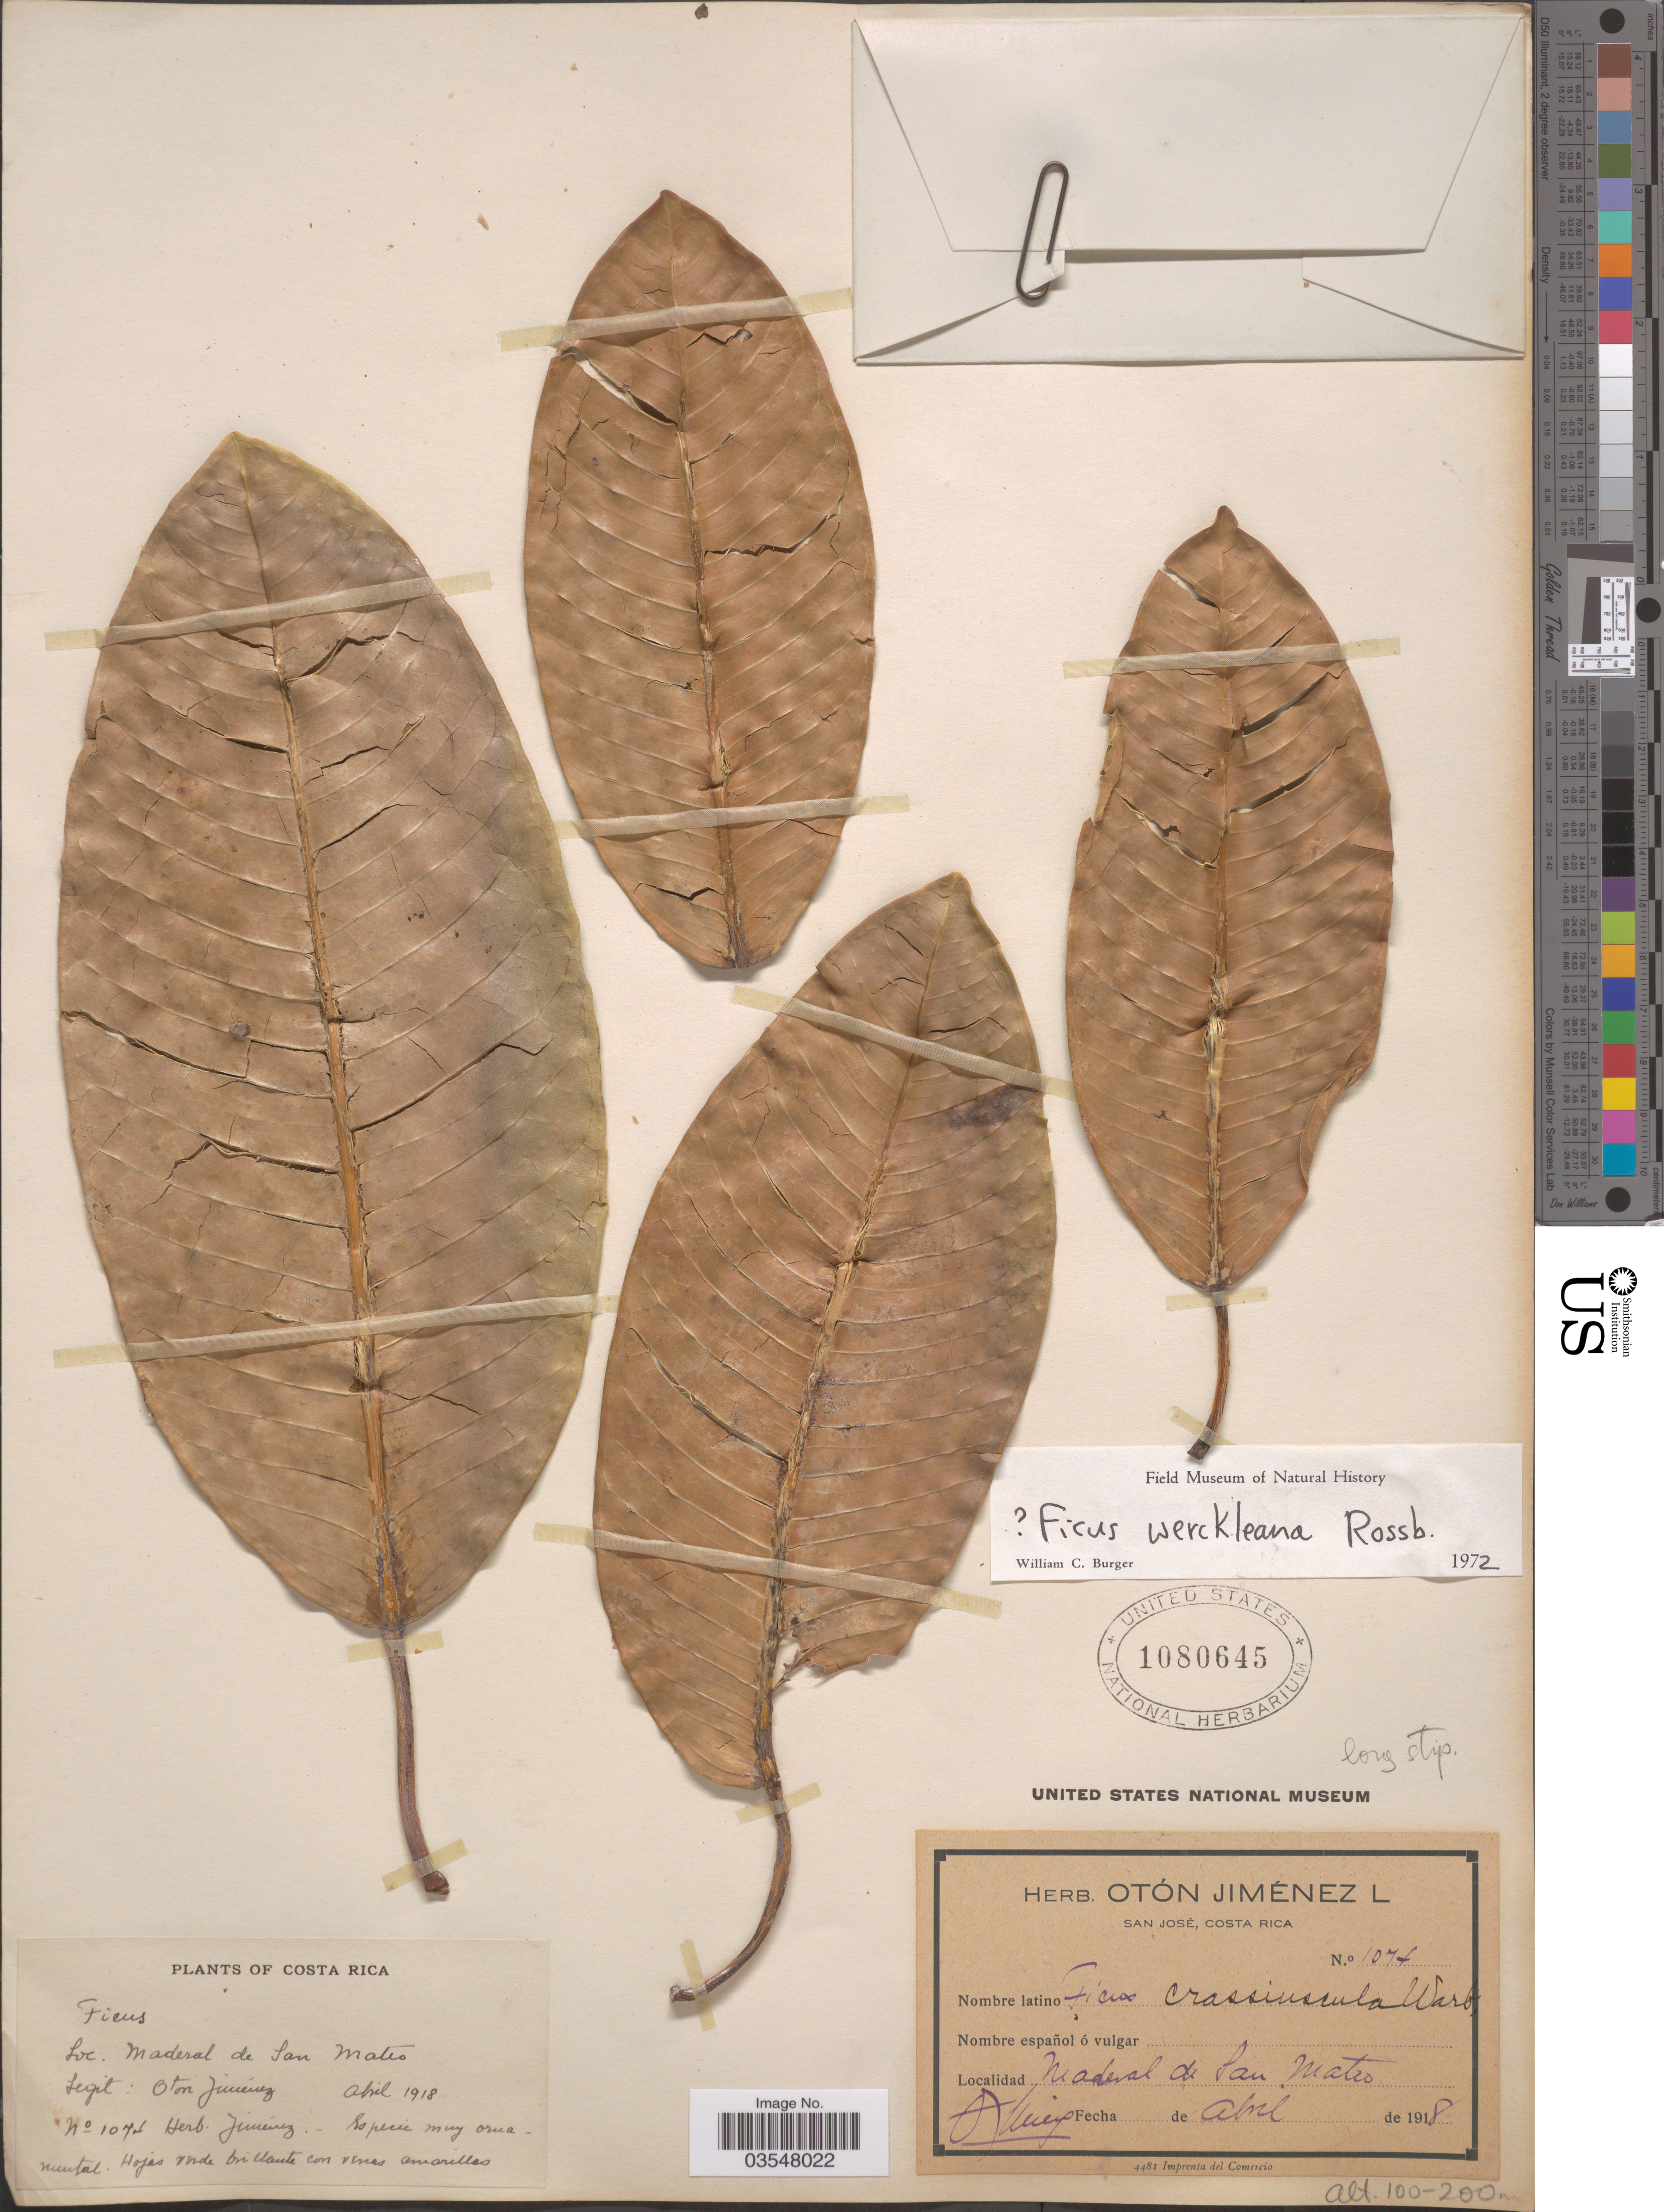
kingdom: Plantae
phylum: Tracheophyta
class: Magnoliopsida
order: Rosales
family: Moraceae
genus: Ficus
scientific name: Ficus werckleana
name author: Rossberg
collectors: O. Jiménez L.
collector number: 1074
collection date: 1918-04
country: Costa Rica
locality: Maderal de San Mateo.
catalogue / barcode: US 1080645